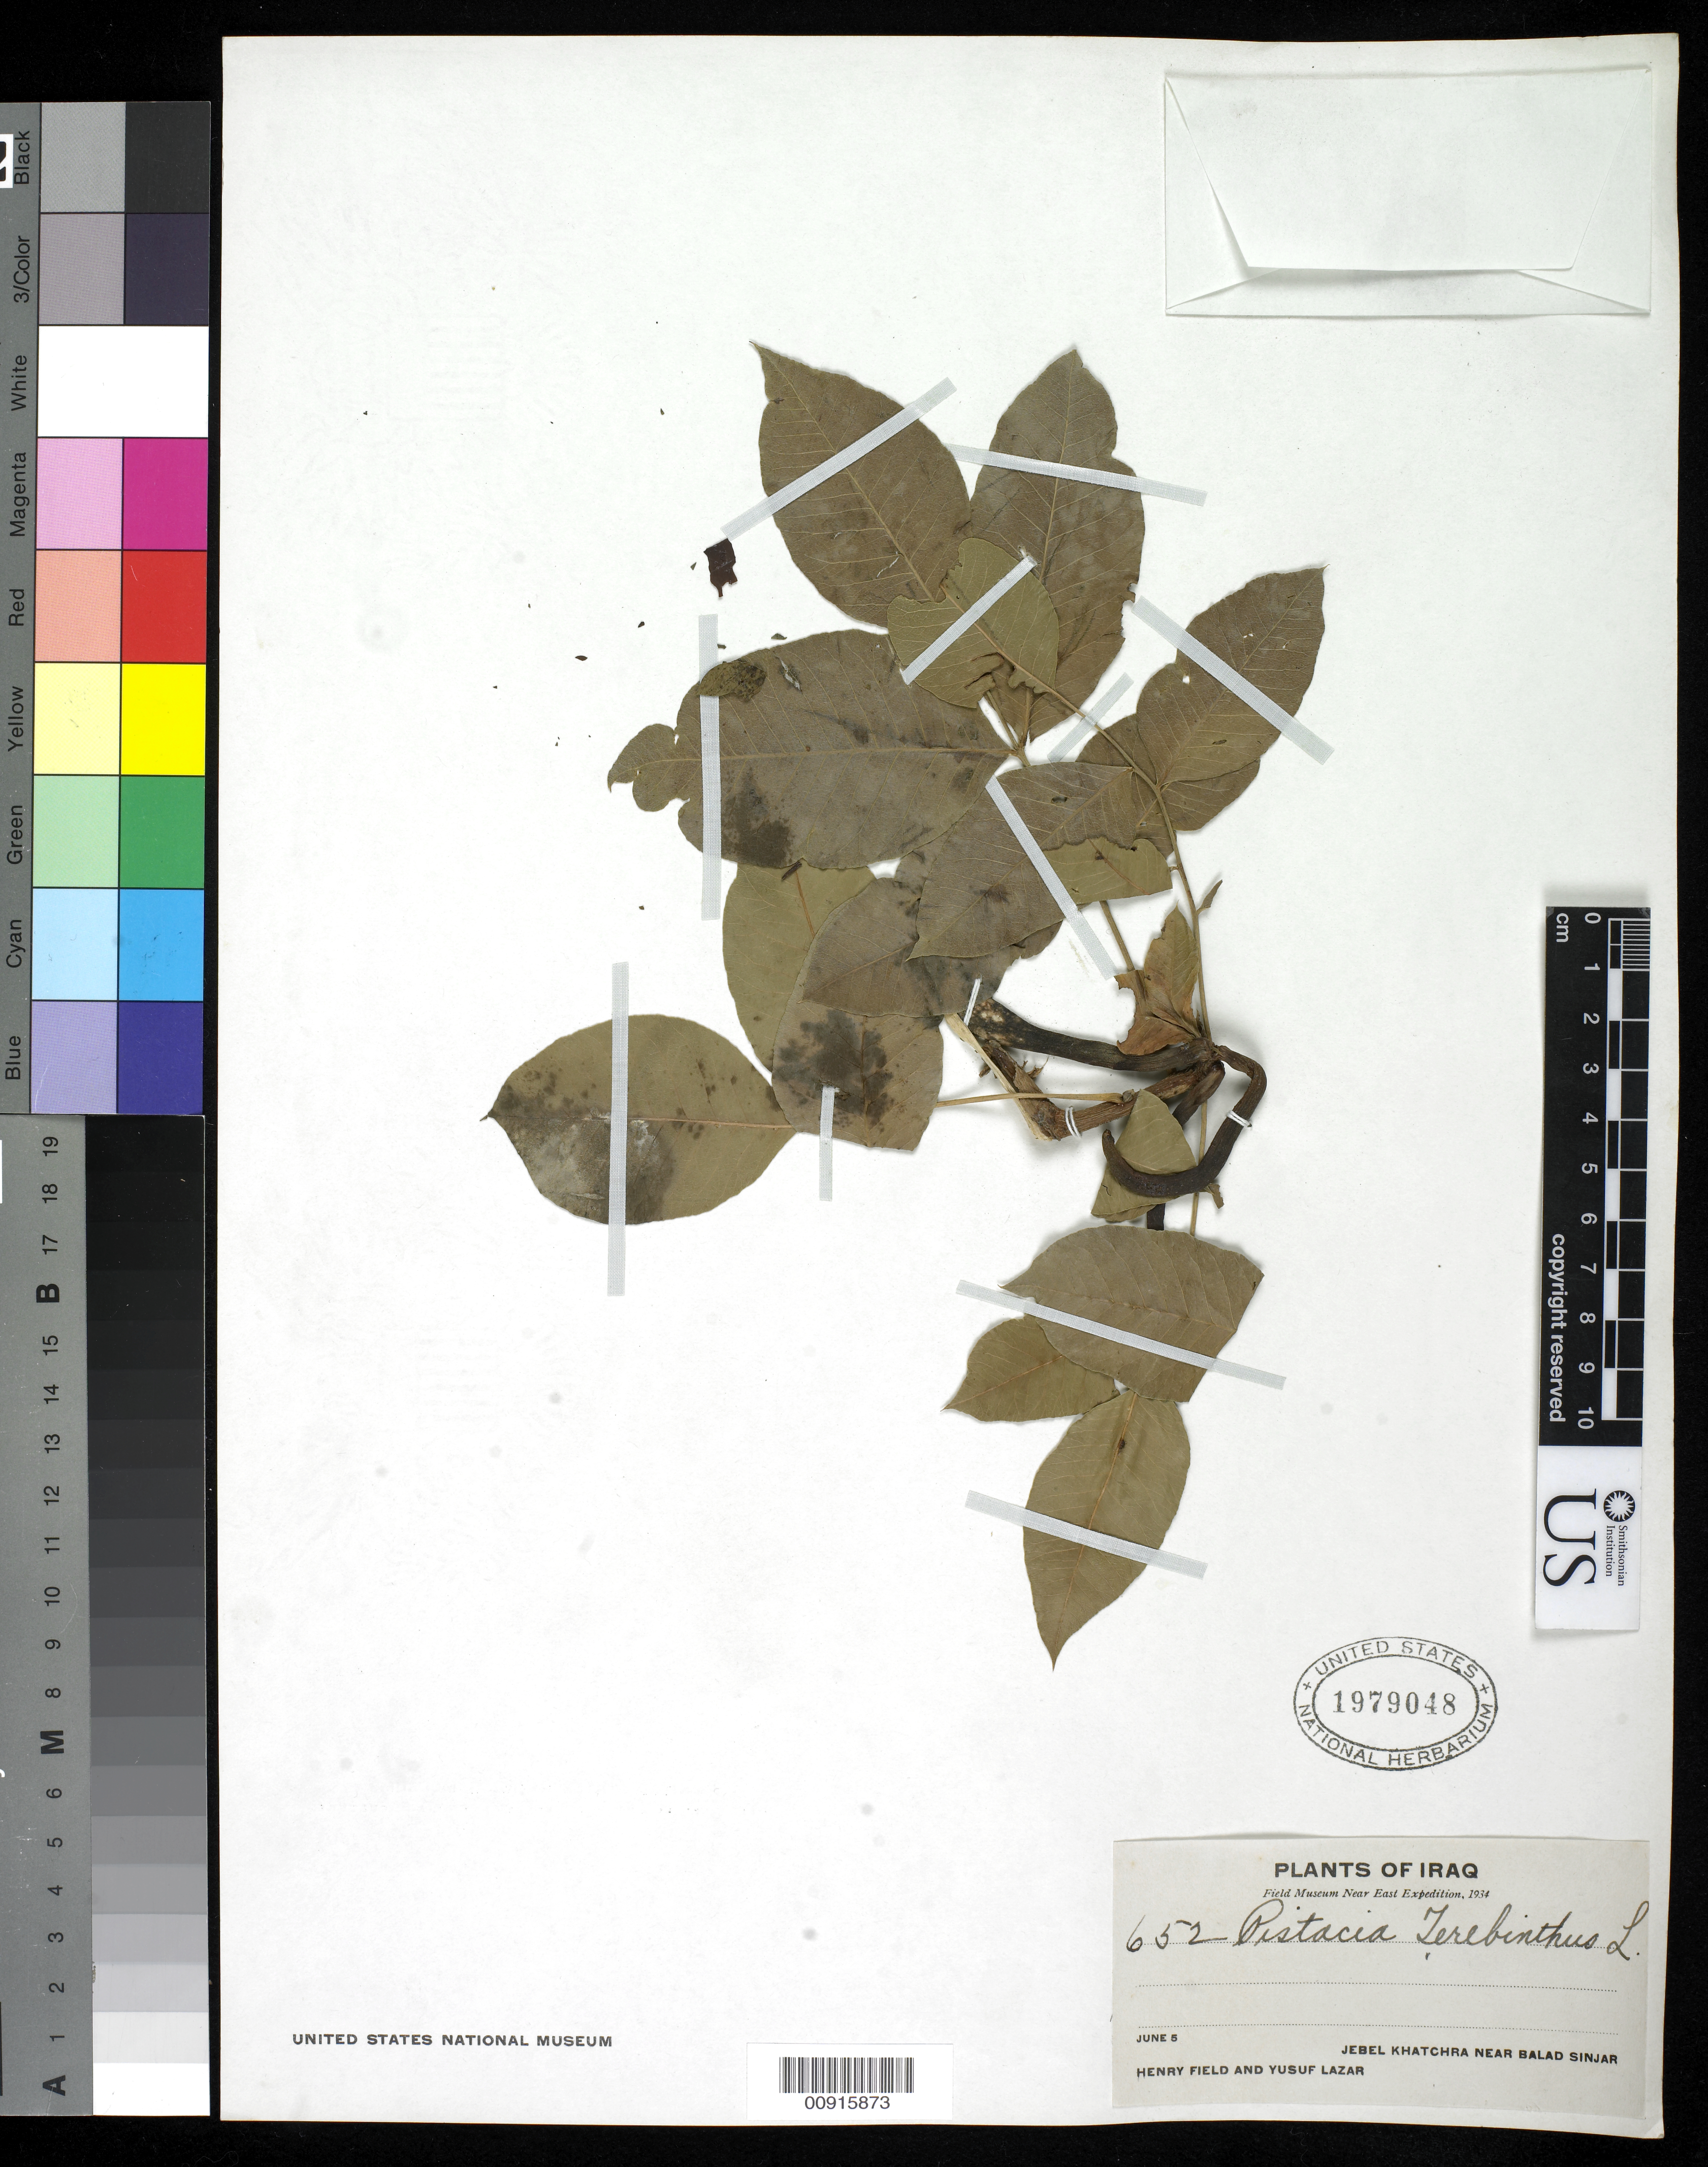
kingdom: Plantae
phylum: Tracheophyta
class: Magnoliopsida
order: Sapindales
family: Anacardiaceae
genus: Pistacia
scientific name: Pistacia vera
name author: L.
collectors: H. Field & Y. Lazar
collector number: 652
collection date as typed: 05 Jun 1934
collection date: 1934-06-05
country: Iraq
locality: Jebel Khatchra near Balad Sinjar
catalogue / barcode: US 1979048